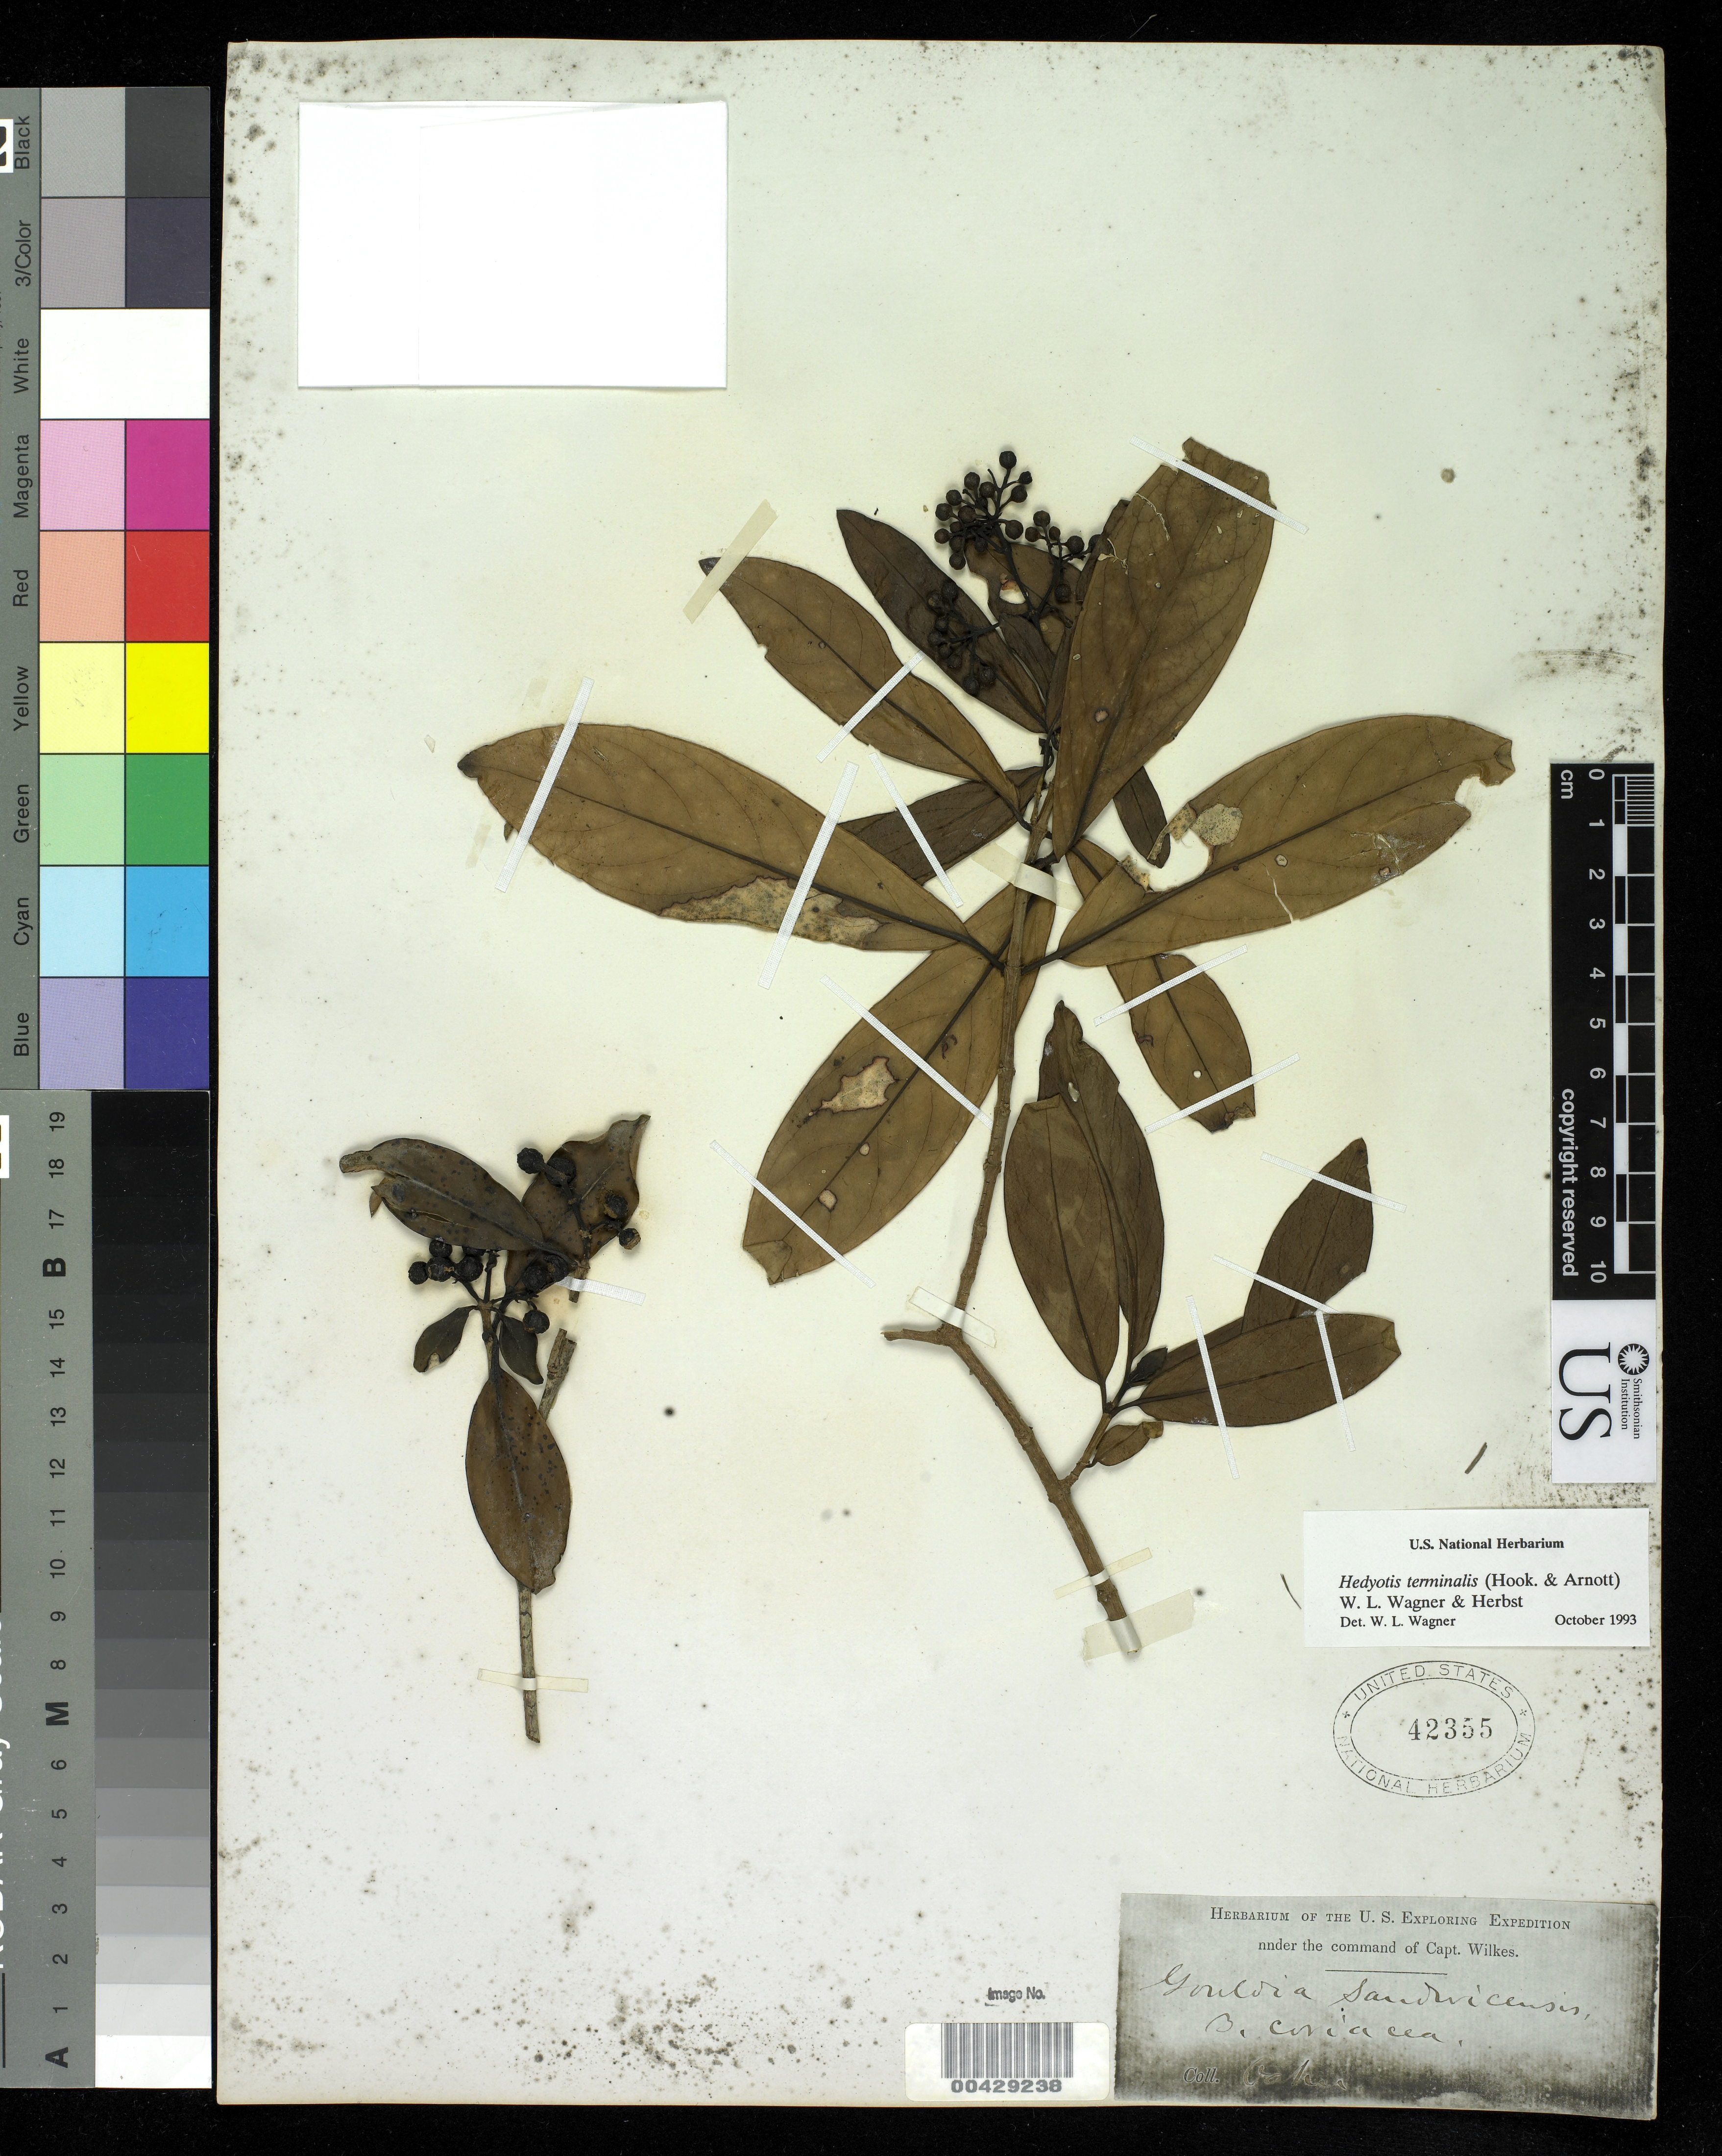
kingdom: Plantae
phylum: Tracheophyta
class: Magnoliopsida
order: Gentianales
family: Rubiaceae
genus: Kadua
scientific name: Kadua affinis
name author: DC.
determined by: Wagner, W. L., (BOT), Smithsonian Institution - National Museum of Natural History (UNITED STATES)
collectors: Wilkes Explor. Exped.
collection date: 1838/1842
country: United States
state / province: Hawaii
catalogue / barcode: US 42355